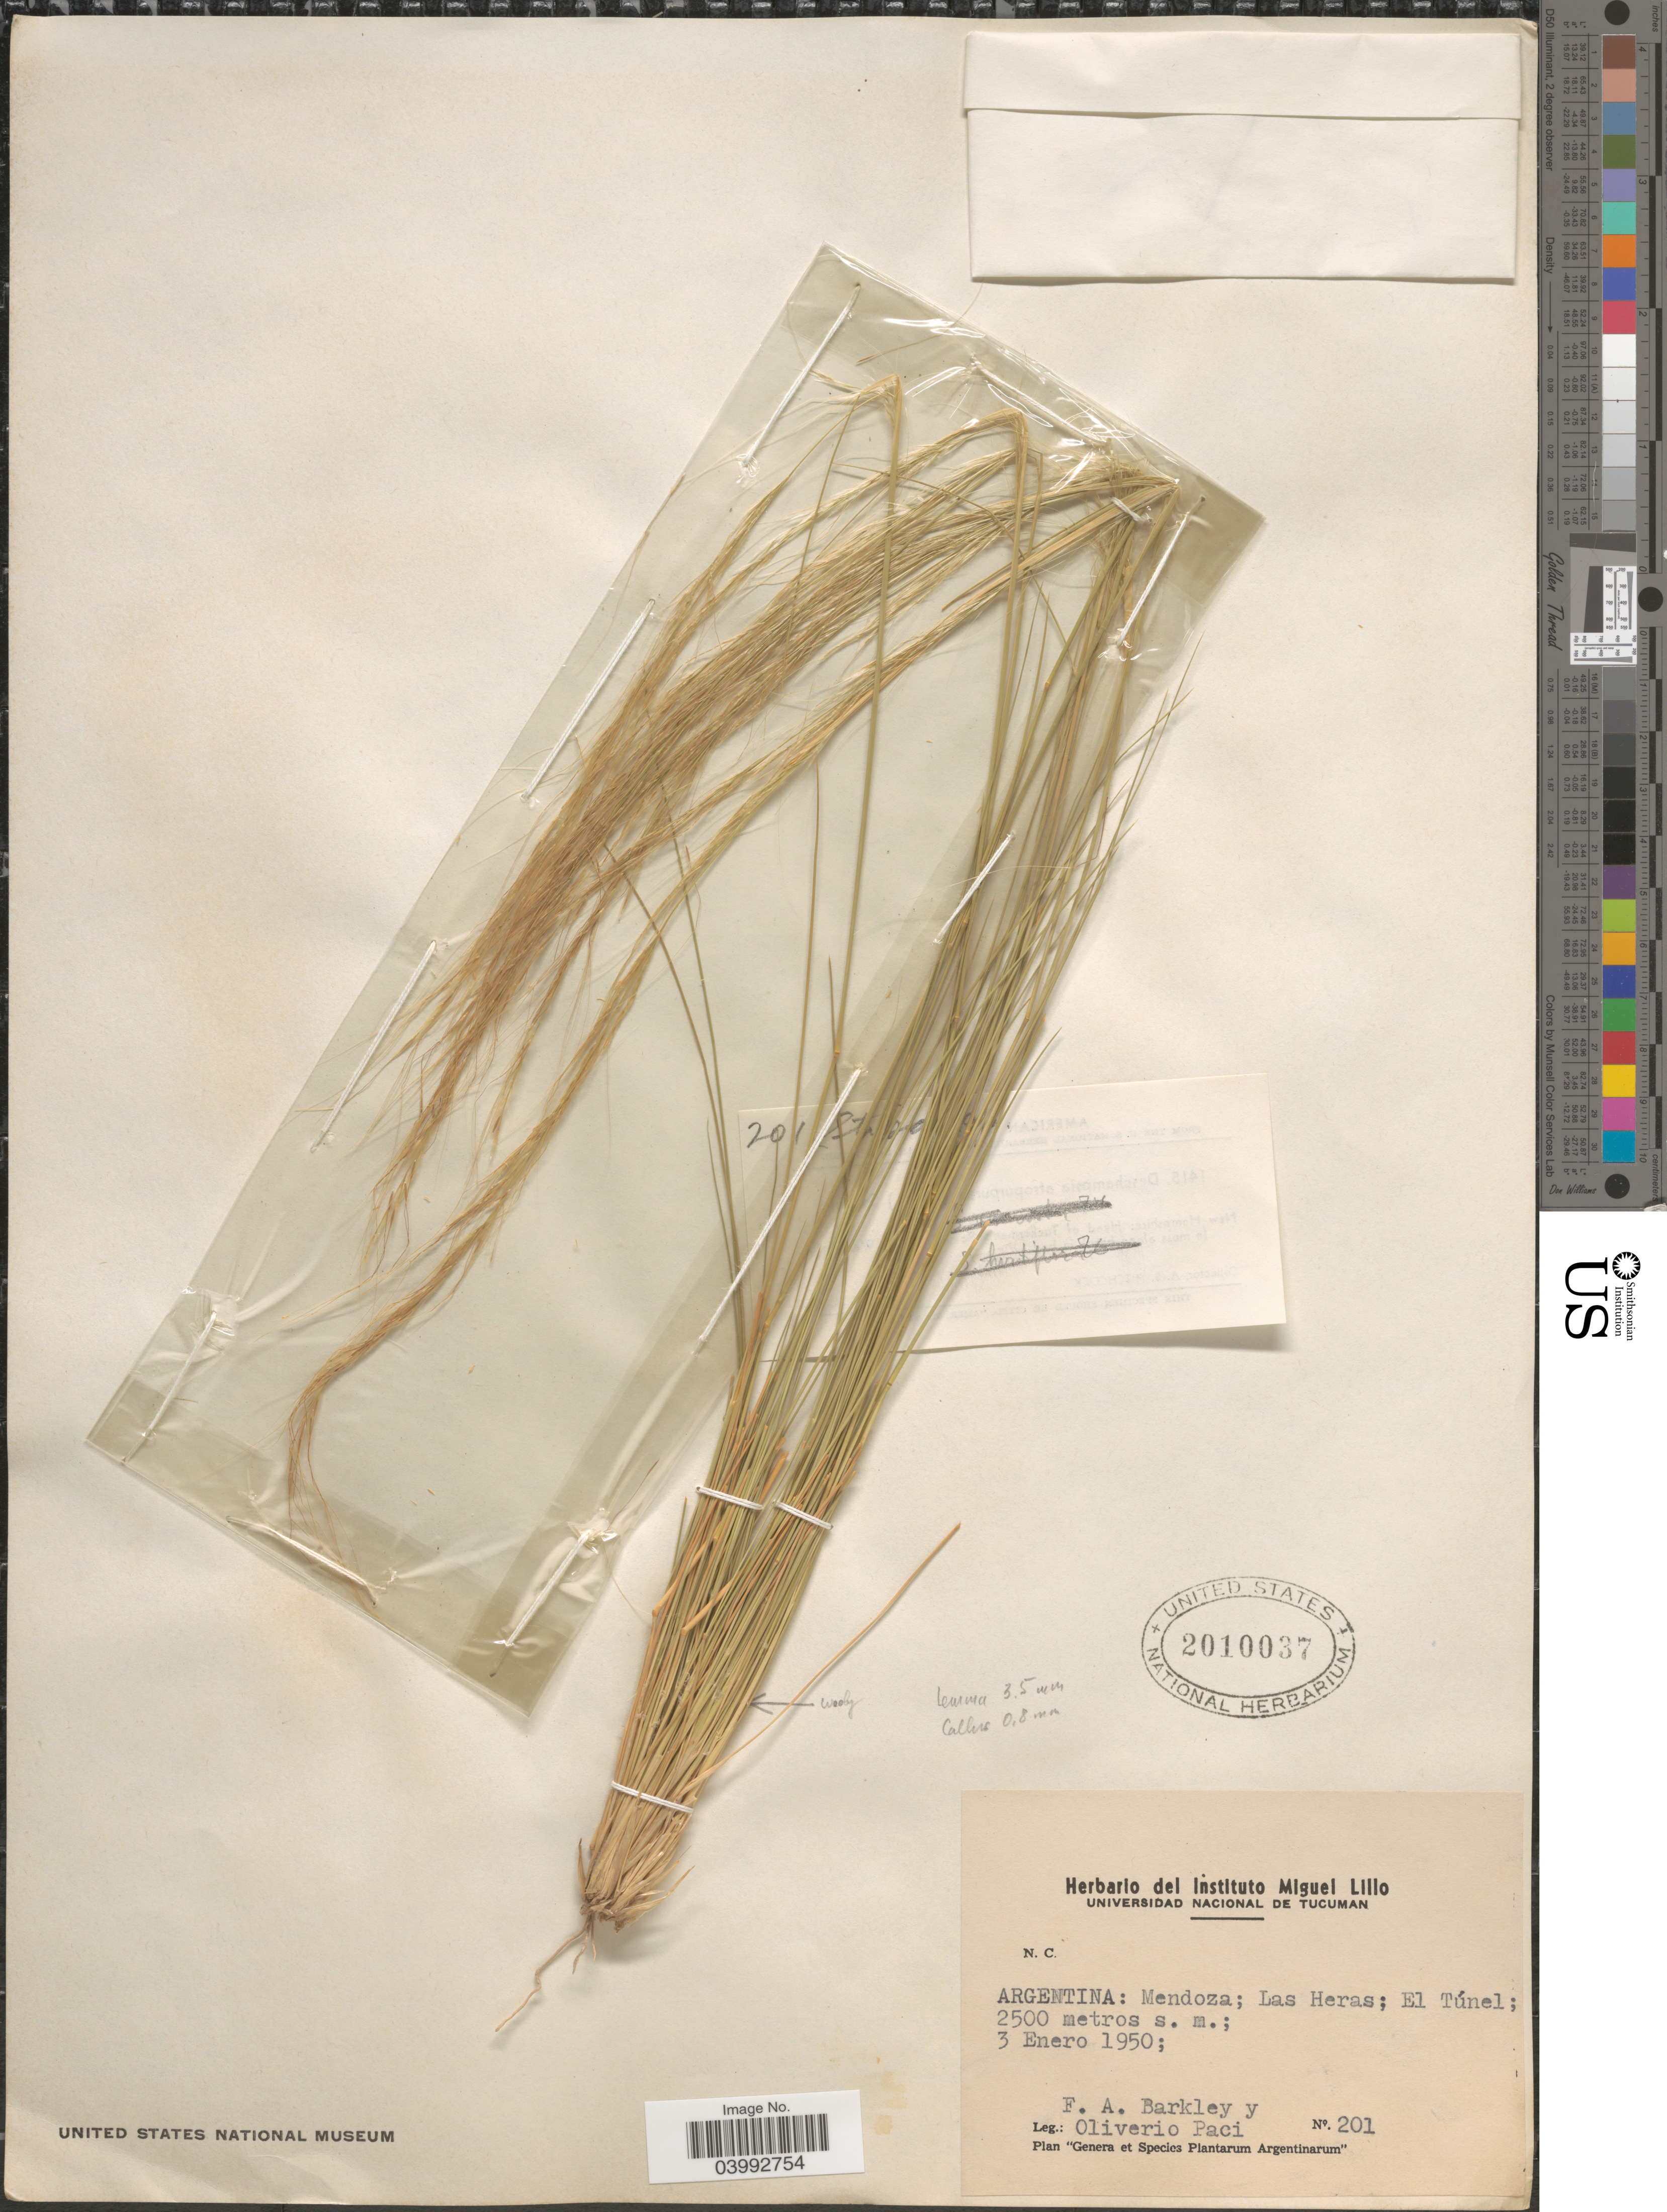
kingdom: Plantae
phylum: Tracheophyta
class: Liliopsida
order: Poales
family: Poaceae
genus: Jarava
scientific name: Jarava sp.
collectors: F. A. Barkley & O. Paci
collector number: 201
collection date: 1950-01-03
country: Argentina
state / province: Mendoza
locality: Las Heras; El Túnel.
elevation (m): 2500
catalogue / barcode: US 2010037